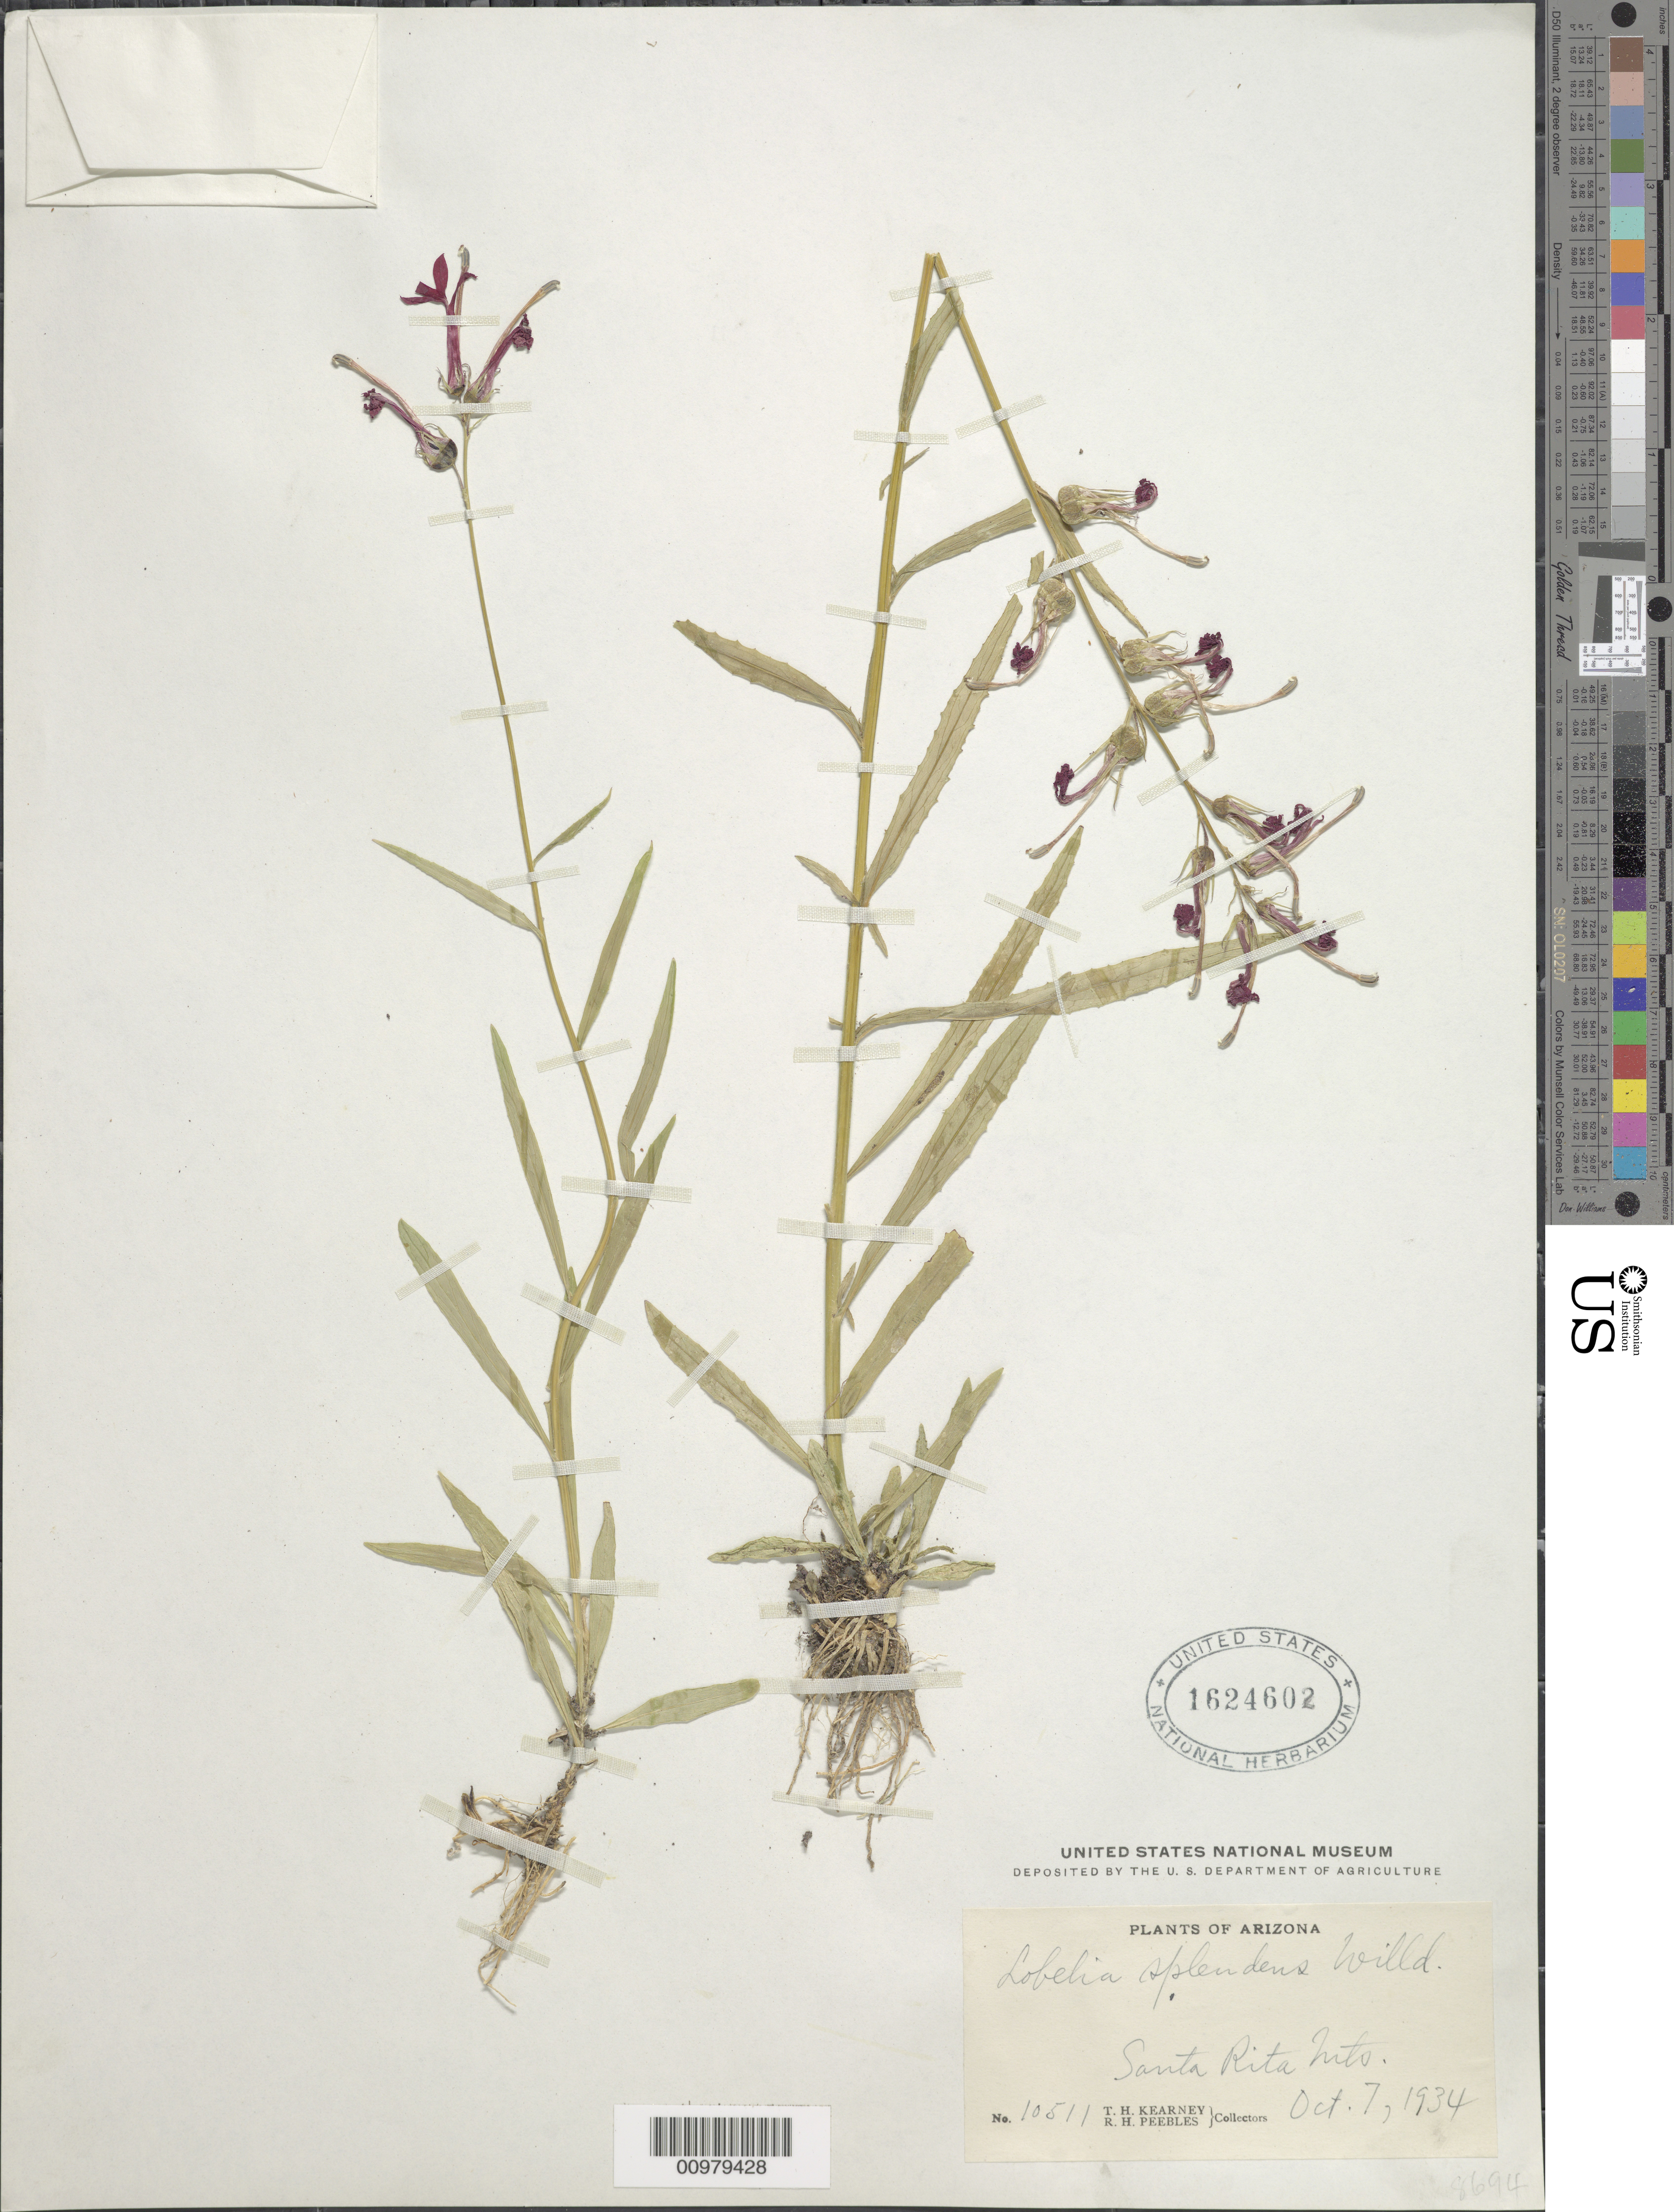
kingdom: Plantae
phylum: Tracheophyta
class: Magnoliopsida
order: Asterales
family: Campanulaceae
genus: Lobelia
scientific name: Lobelia cardinalis var. pseudosplendens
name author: McVaugh in Woodson & Schery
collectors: T. H. Kearney & R. H. Peebles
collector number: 10511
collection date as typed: Oct. 7, 1934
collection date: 1934-10-07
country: United States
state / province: Arizona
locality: Santa Rita Mountains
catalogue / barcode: US 1624602